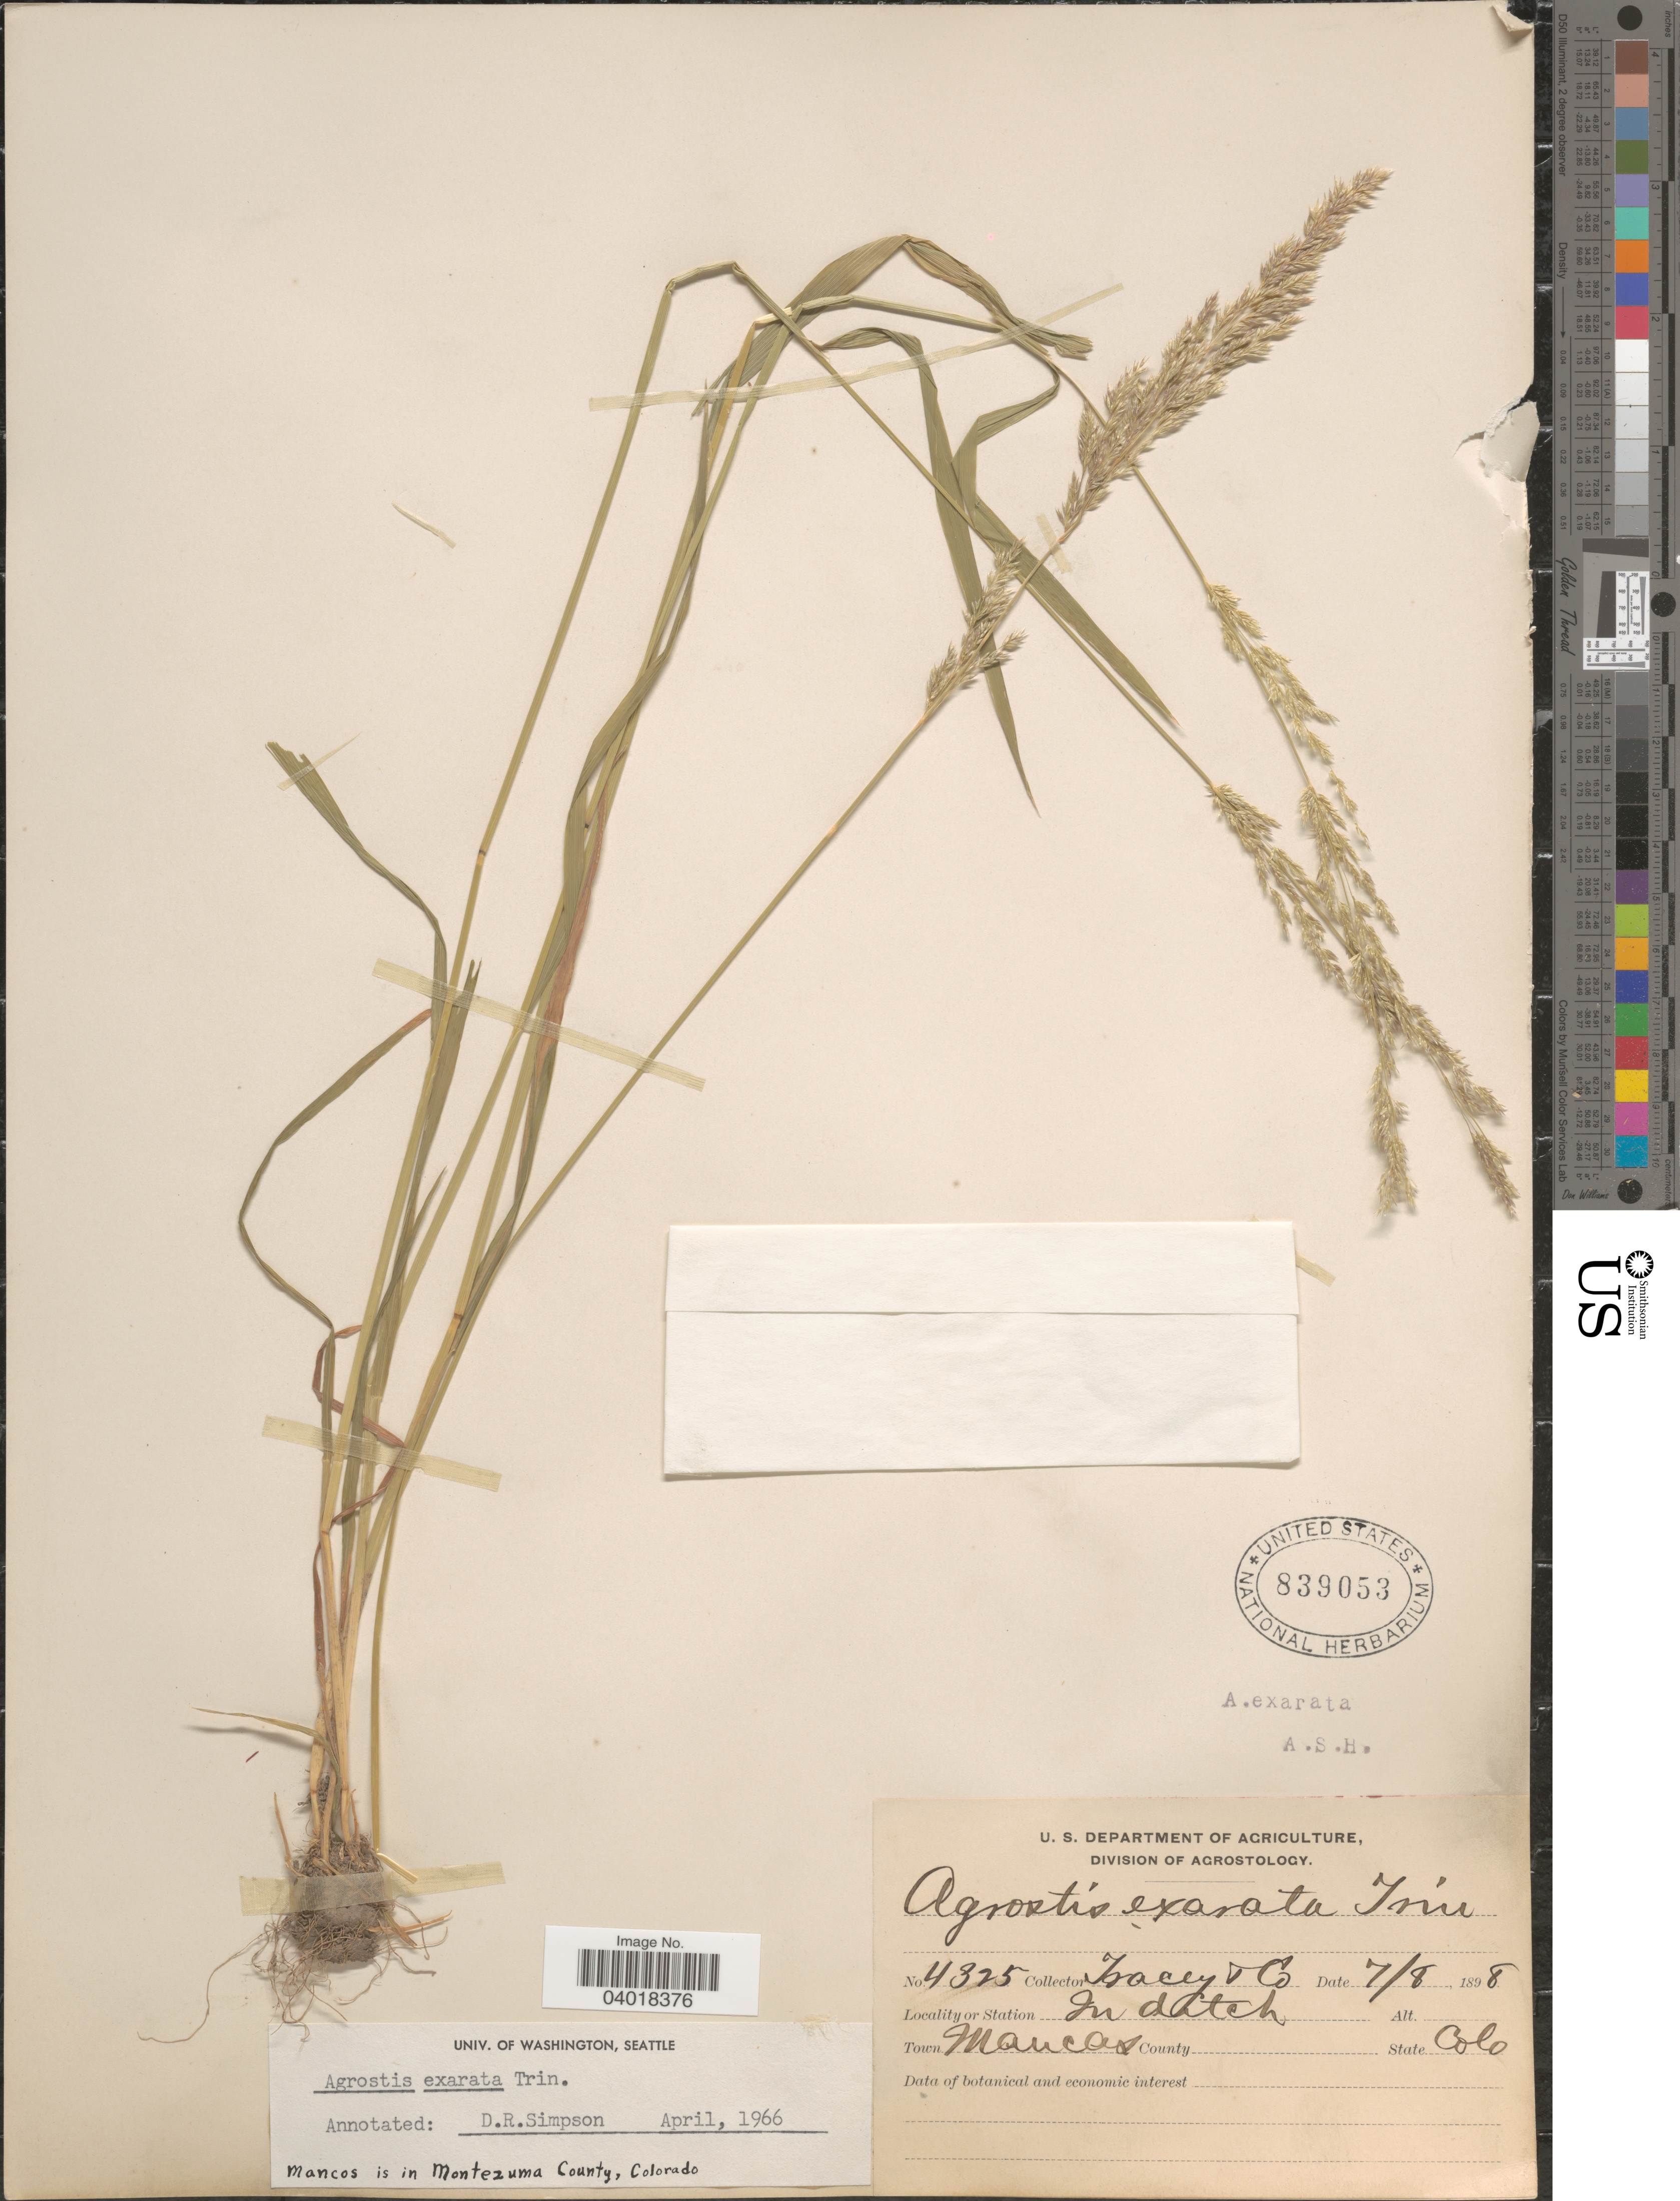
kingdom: Plantae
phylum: Tracheophyta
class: Liliopsida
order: Poales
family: Poaceae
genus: Agrostis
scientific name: Agrostis exarata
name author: Trin.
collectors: Tracey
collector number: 4325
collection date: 1898-07-08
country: United States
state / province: Colorado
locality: Town Mancos.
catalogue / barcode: US 839053